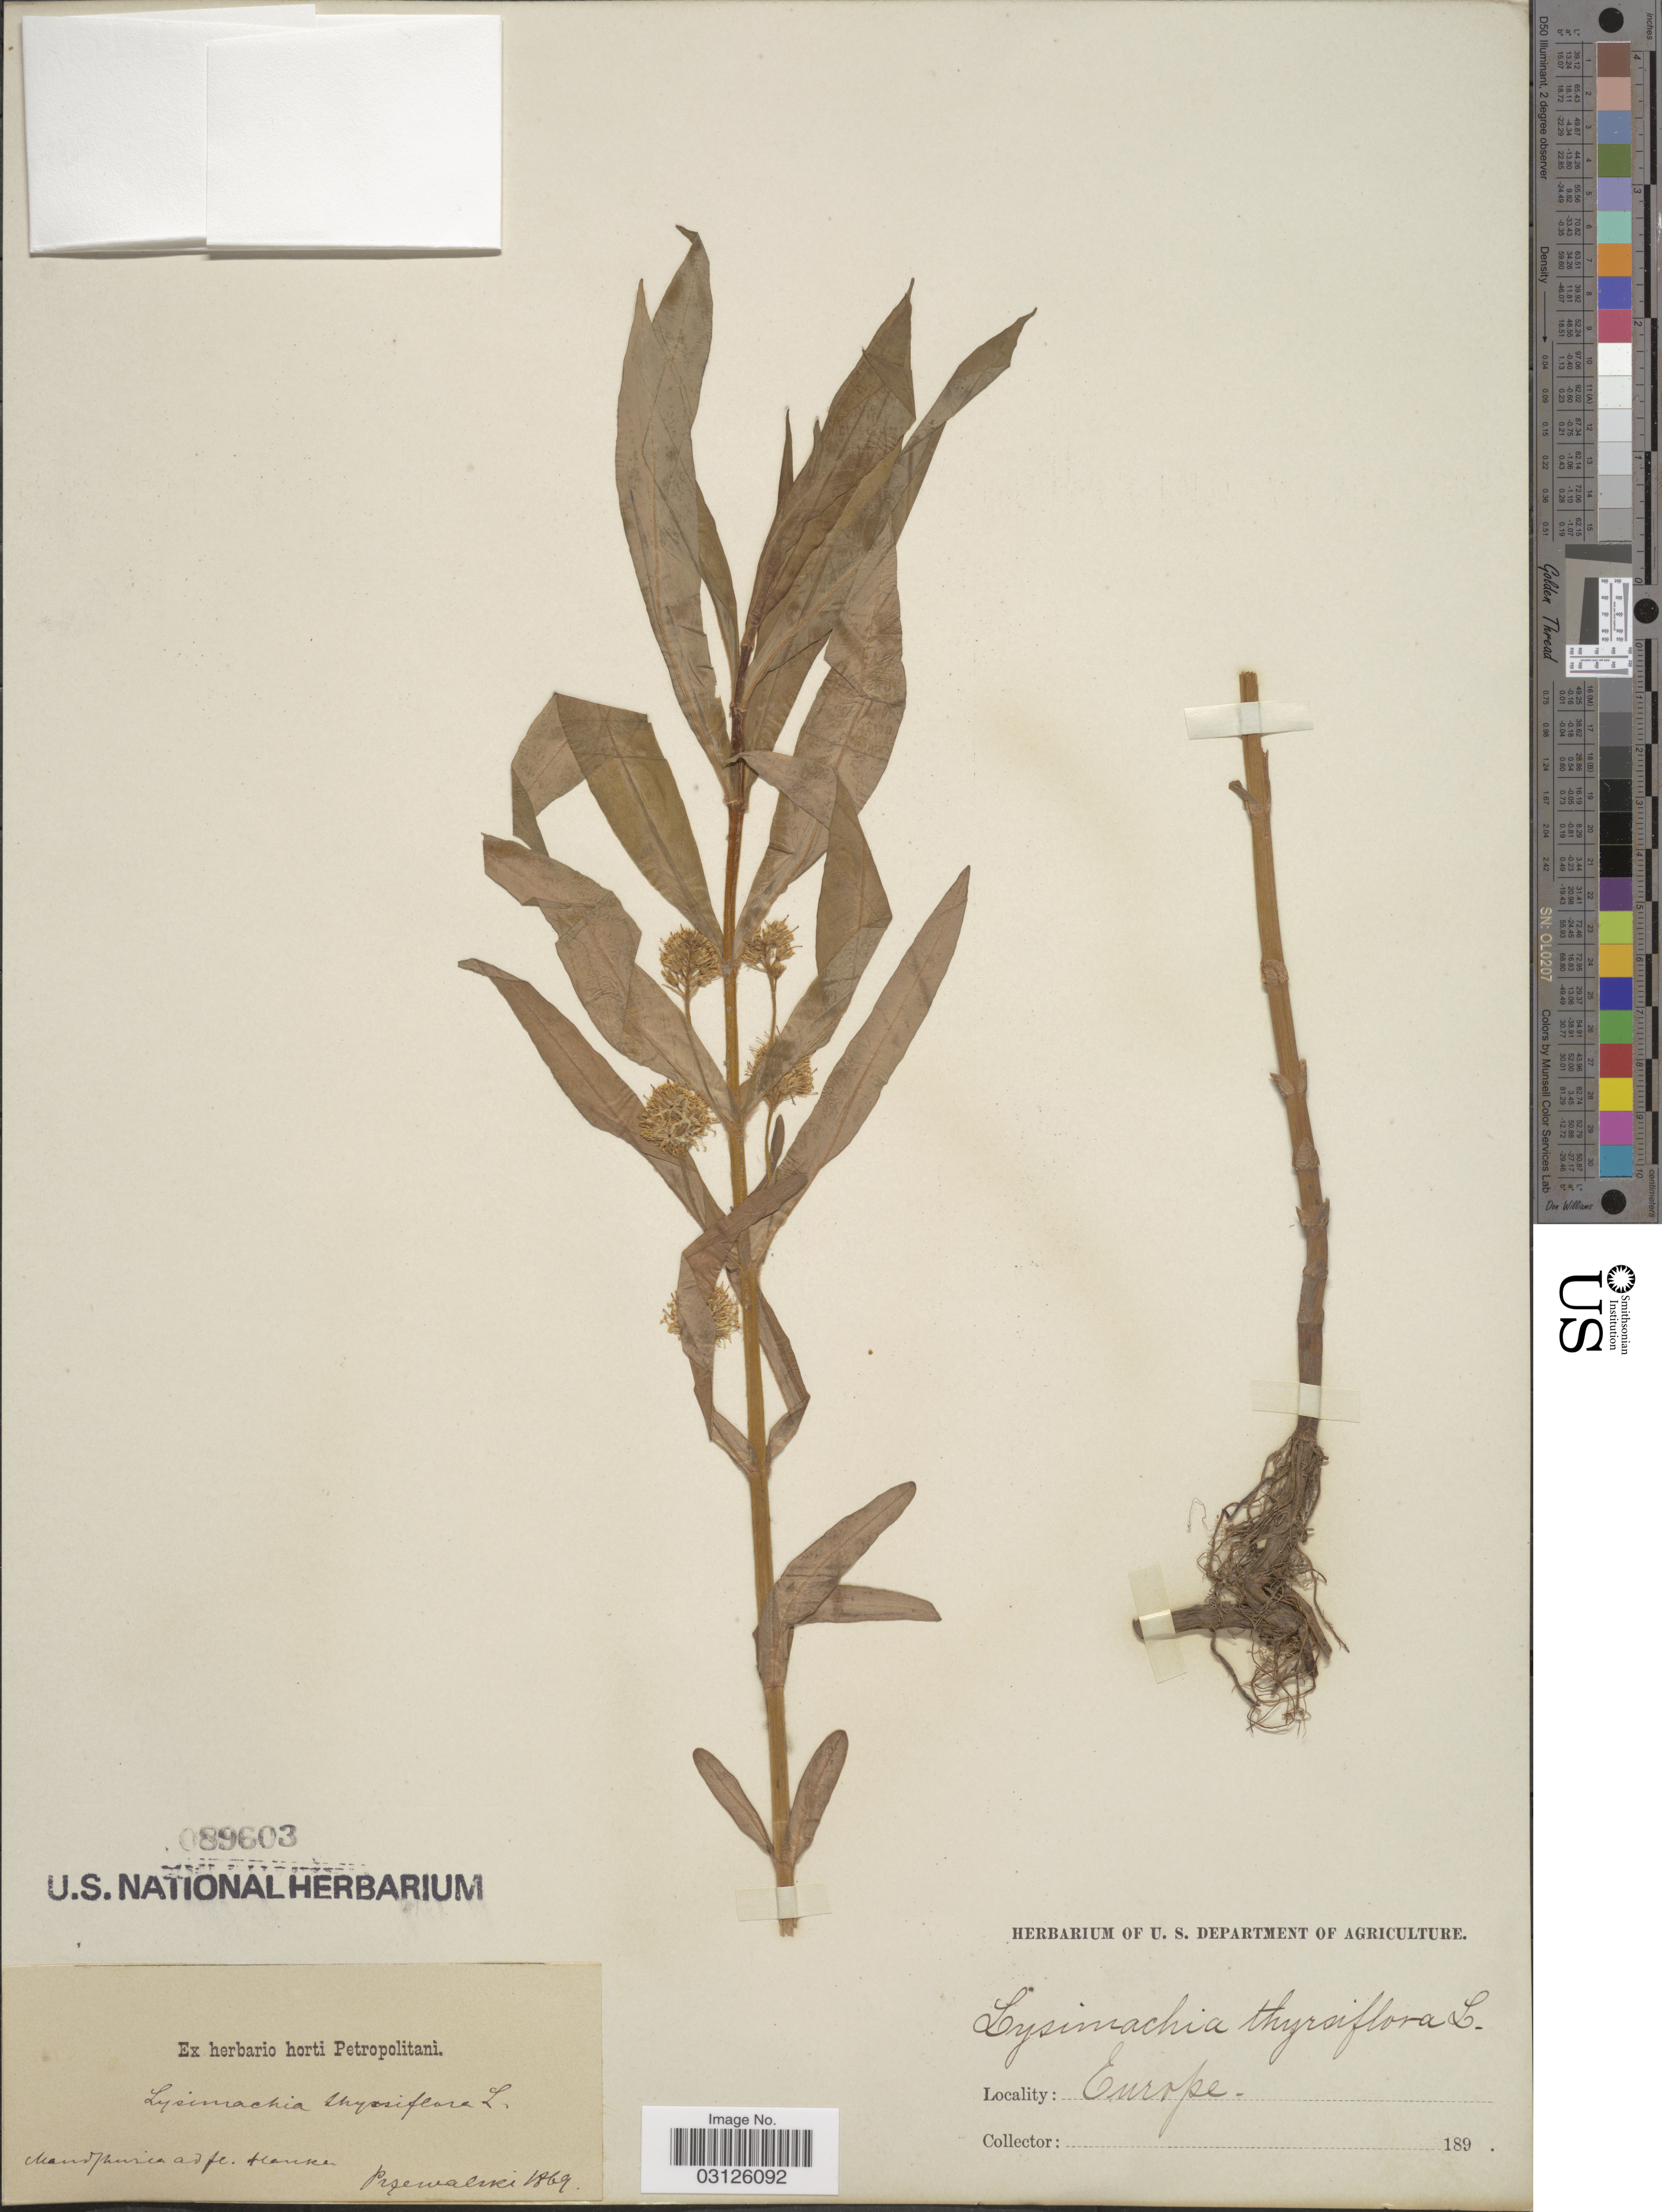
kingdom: Plantae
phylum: Tracheophyta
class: Magnoliopsida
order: Ericales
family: Primulaceae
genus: Lysimachia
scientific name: Lysimachia thyrsiflora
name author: L.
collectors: Przewalski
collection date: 1869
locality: Europe. Mand Thurica ad fl. blanke.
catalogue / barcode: US 89603